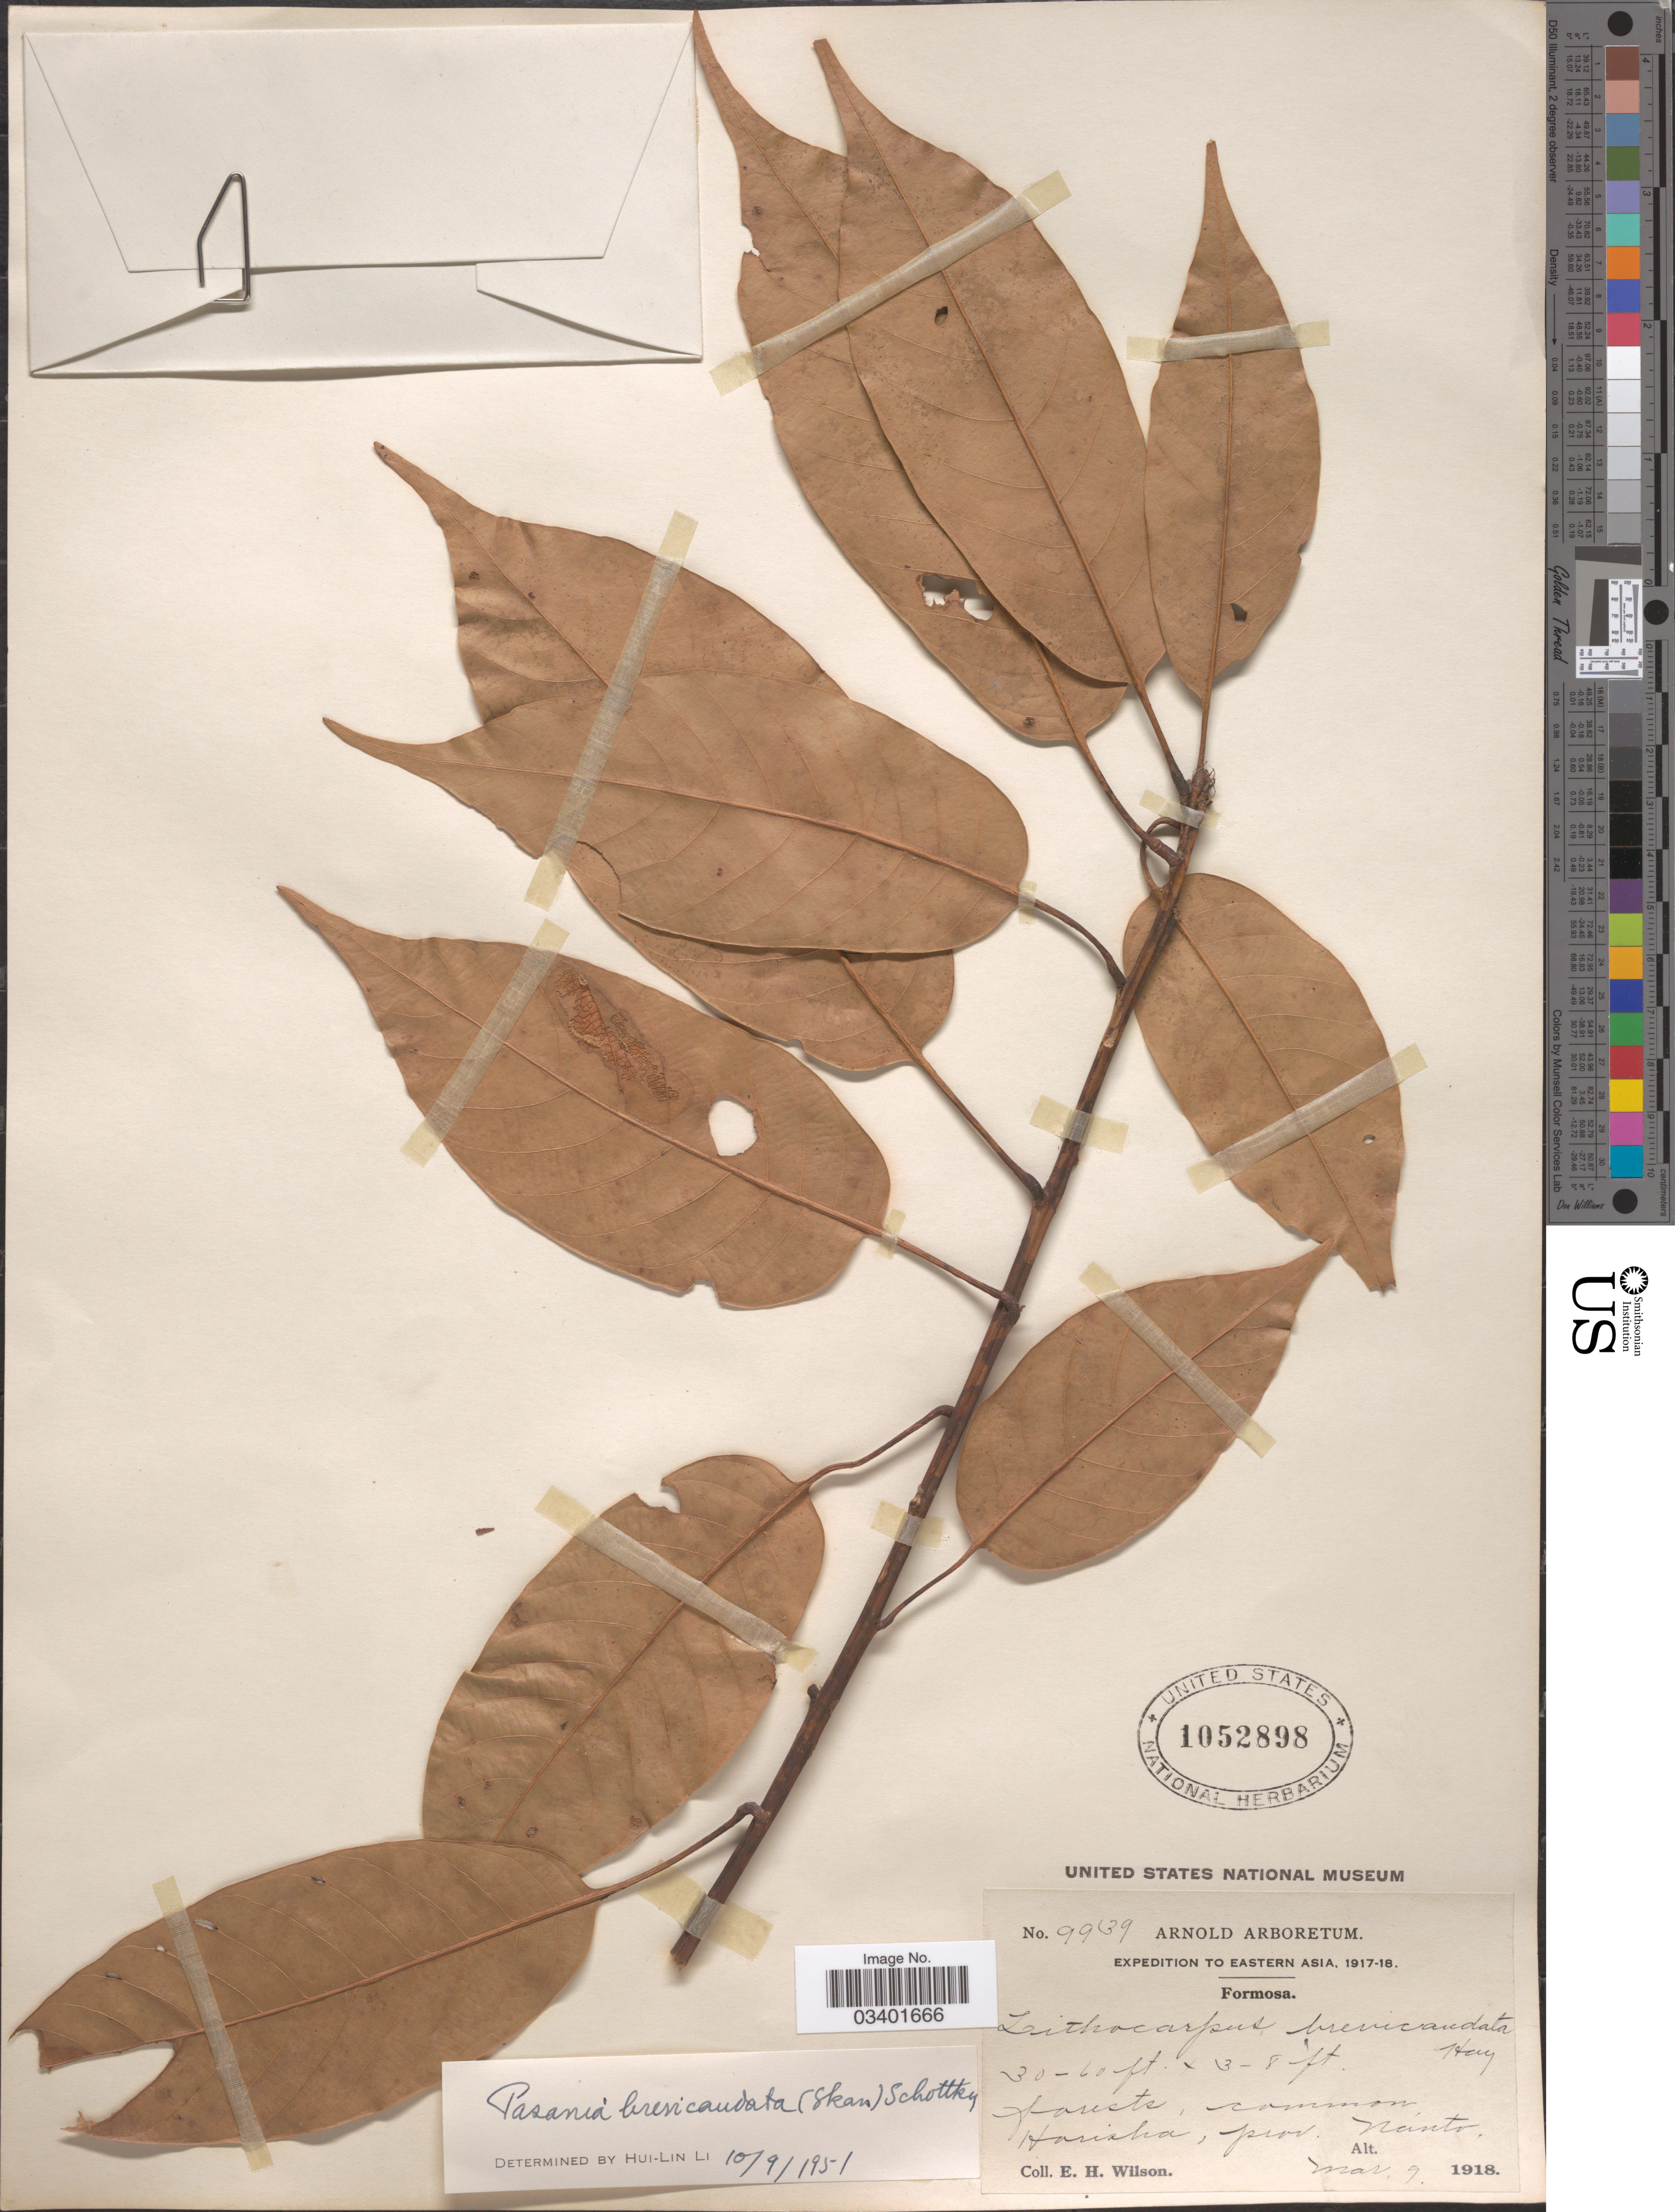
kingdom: Plantae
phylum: Tracheophyta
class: Magnoliopsida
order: Fagales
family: Fagaceae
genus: Lithocarpus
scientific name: Lithocarpus brevicaudatus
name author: (Skan) Hayata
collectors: E. Wilson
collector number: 9939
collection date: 1918-03-09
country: Taiwan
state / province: Nantou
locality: Eastern Asia, Formosa. Harisha, prov. Nanto.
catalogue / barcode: US 1052898